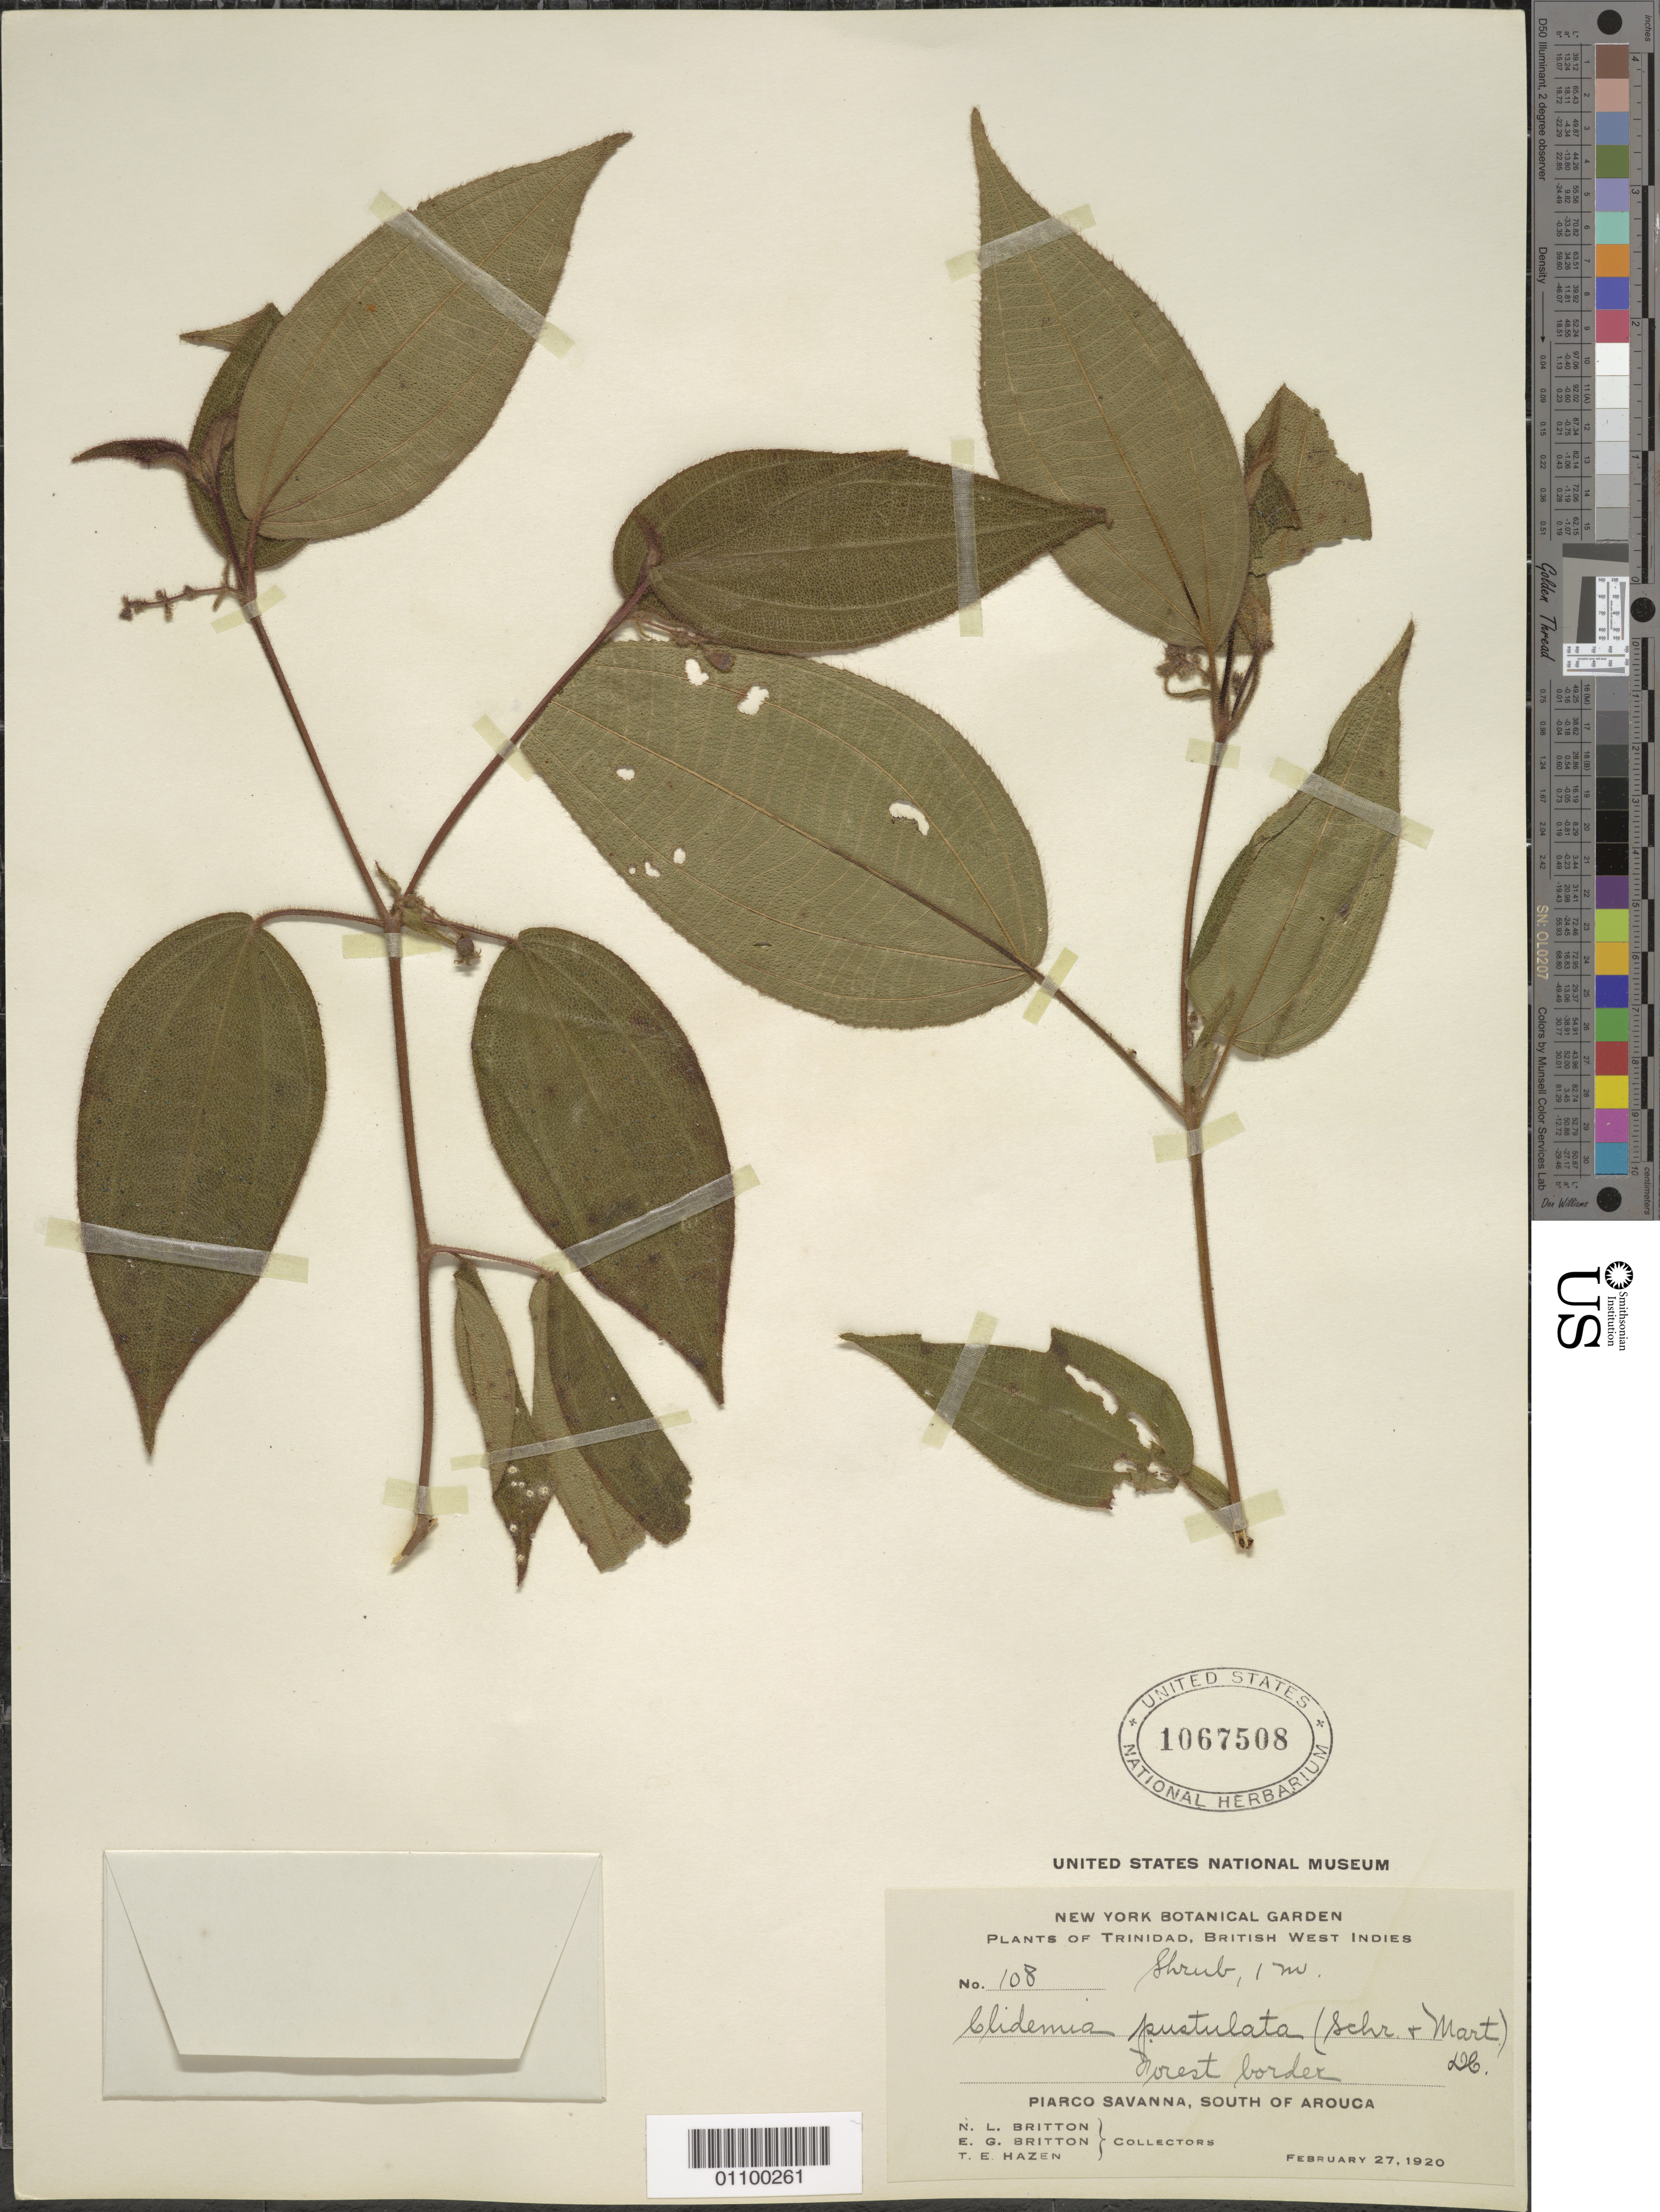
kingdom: Plantae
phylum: Tracheophyta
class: Magnoliopsida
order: Myrtales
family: Melastomataceae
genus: Clidemia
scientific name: Clidemia pustulata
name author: DC.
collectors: N. Britton, E. G. Britton & T. E. Hazen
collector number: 108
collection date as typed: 27 Feb 1920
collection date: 1920-02-27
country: Trinidad and Tobago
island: Trinidad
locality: Piarco Savanna, S of Arouca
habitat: forest border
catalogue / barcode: US 1067508